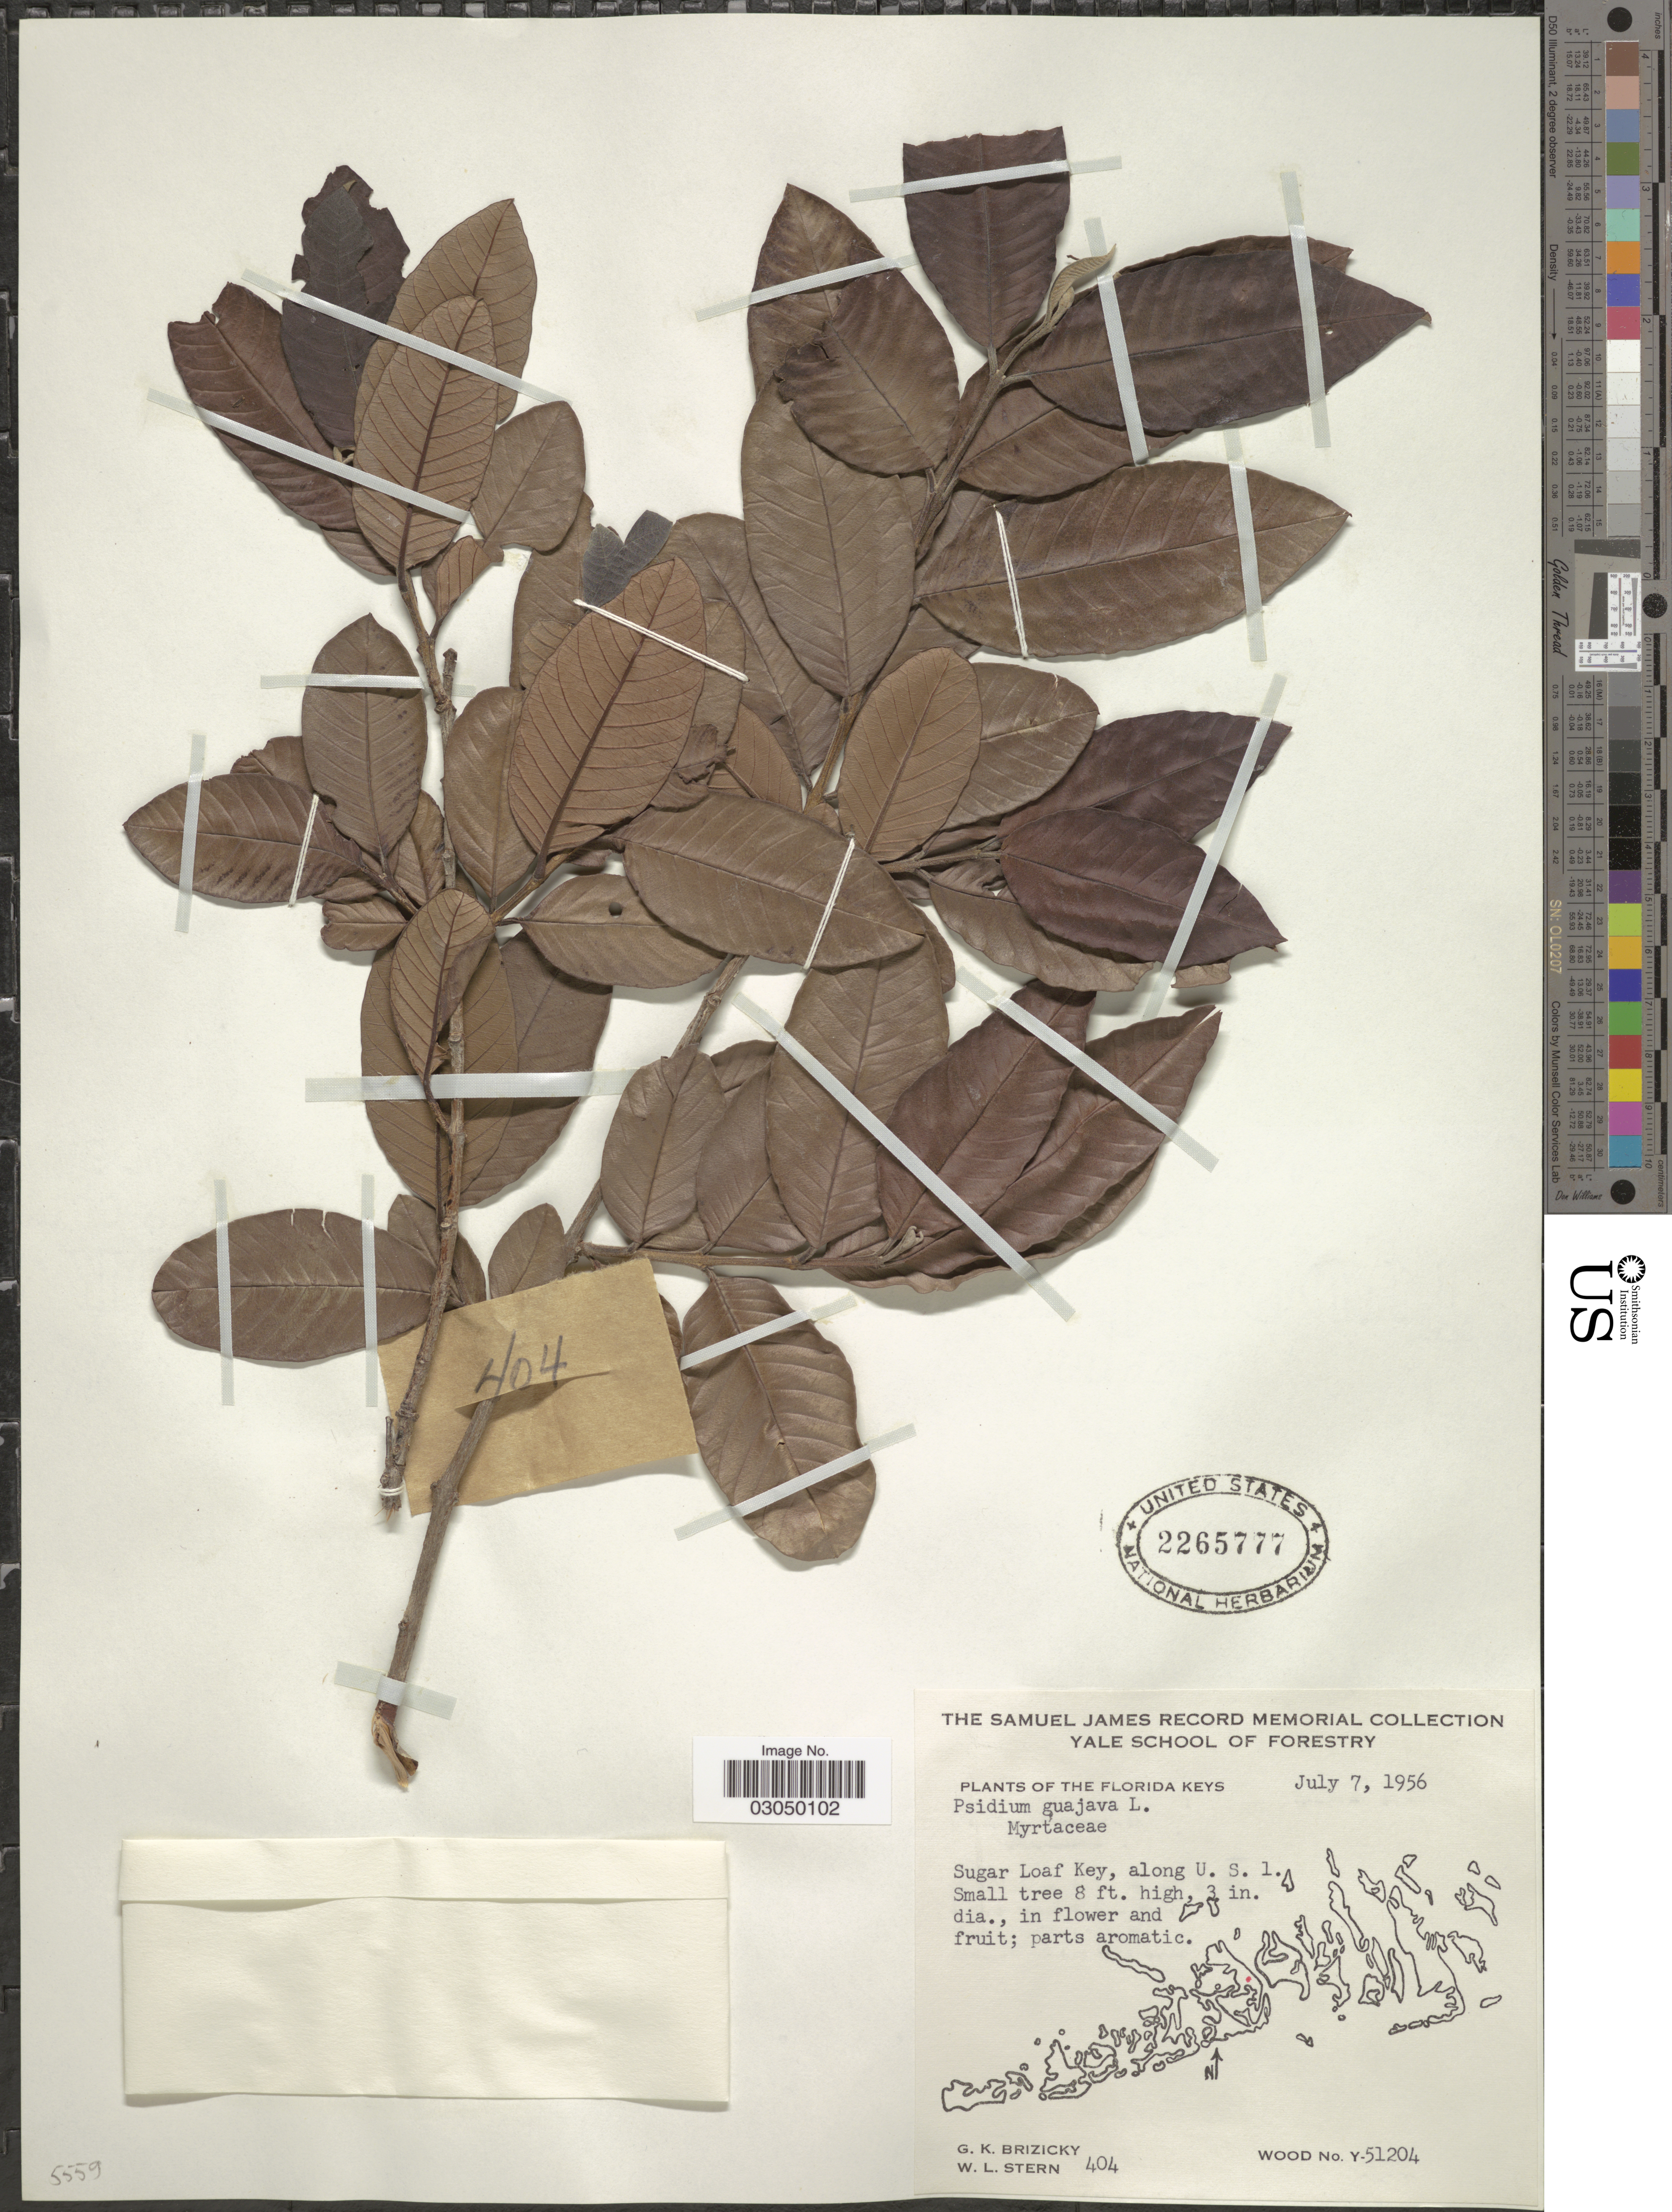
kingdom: Plantae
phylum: Tracheophyta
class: Magnoliopsida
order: Myrtales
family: Myrtaceae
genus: Psidium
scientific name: Psidium guayava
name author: Raddi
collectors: G. K. Brizicky & W. L. Stern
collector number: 404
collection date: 1956-07-07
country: United States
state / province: Florida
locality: Florida Keys. Sugar Loaf Key, along U. S. 1.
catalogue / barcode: US 2265777